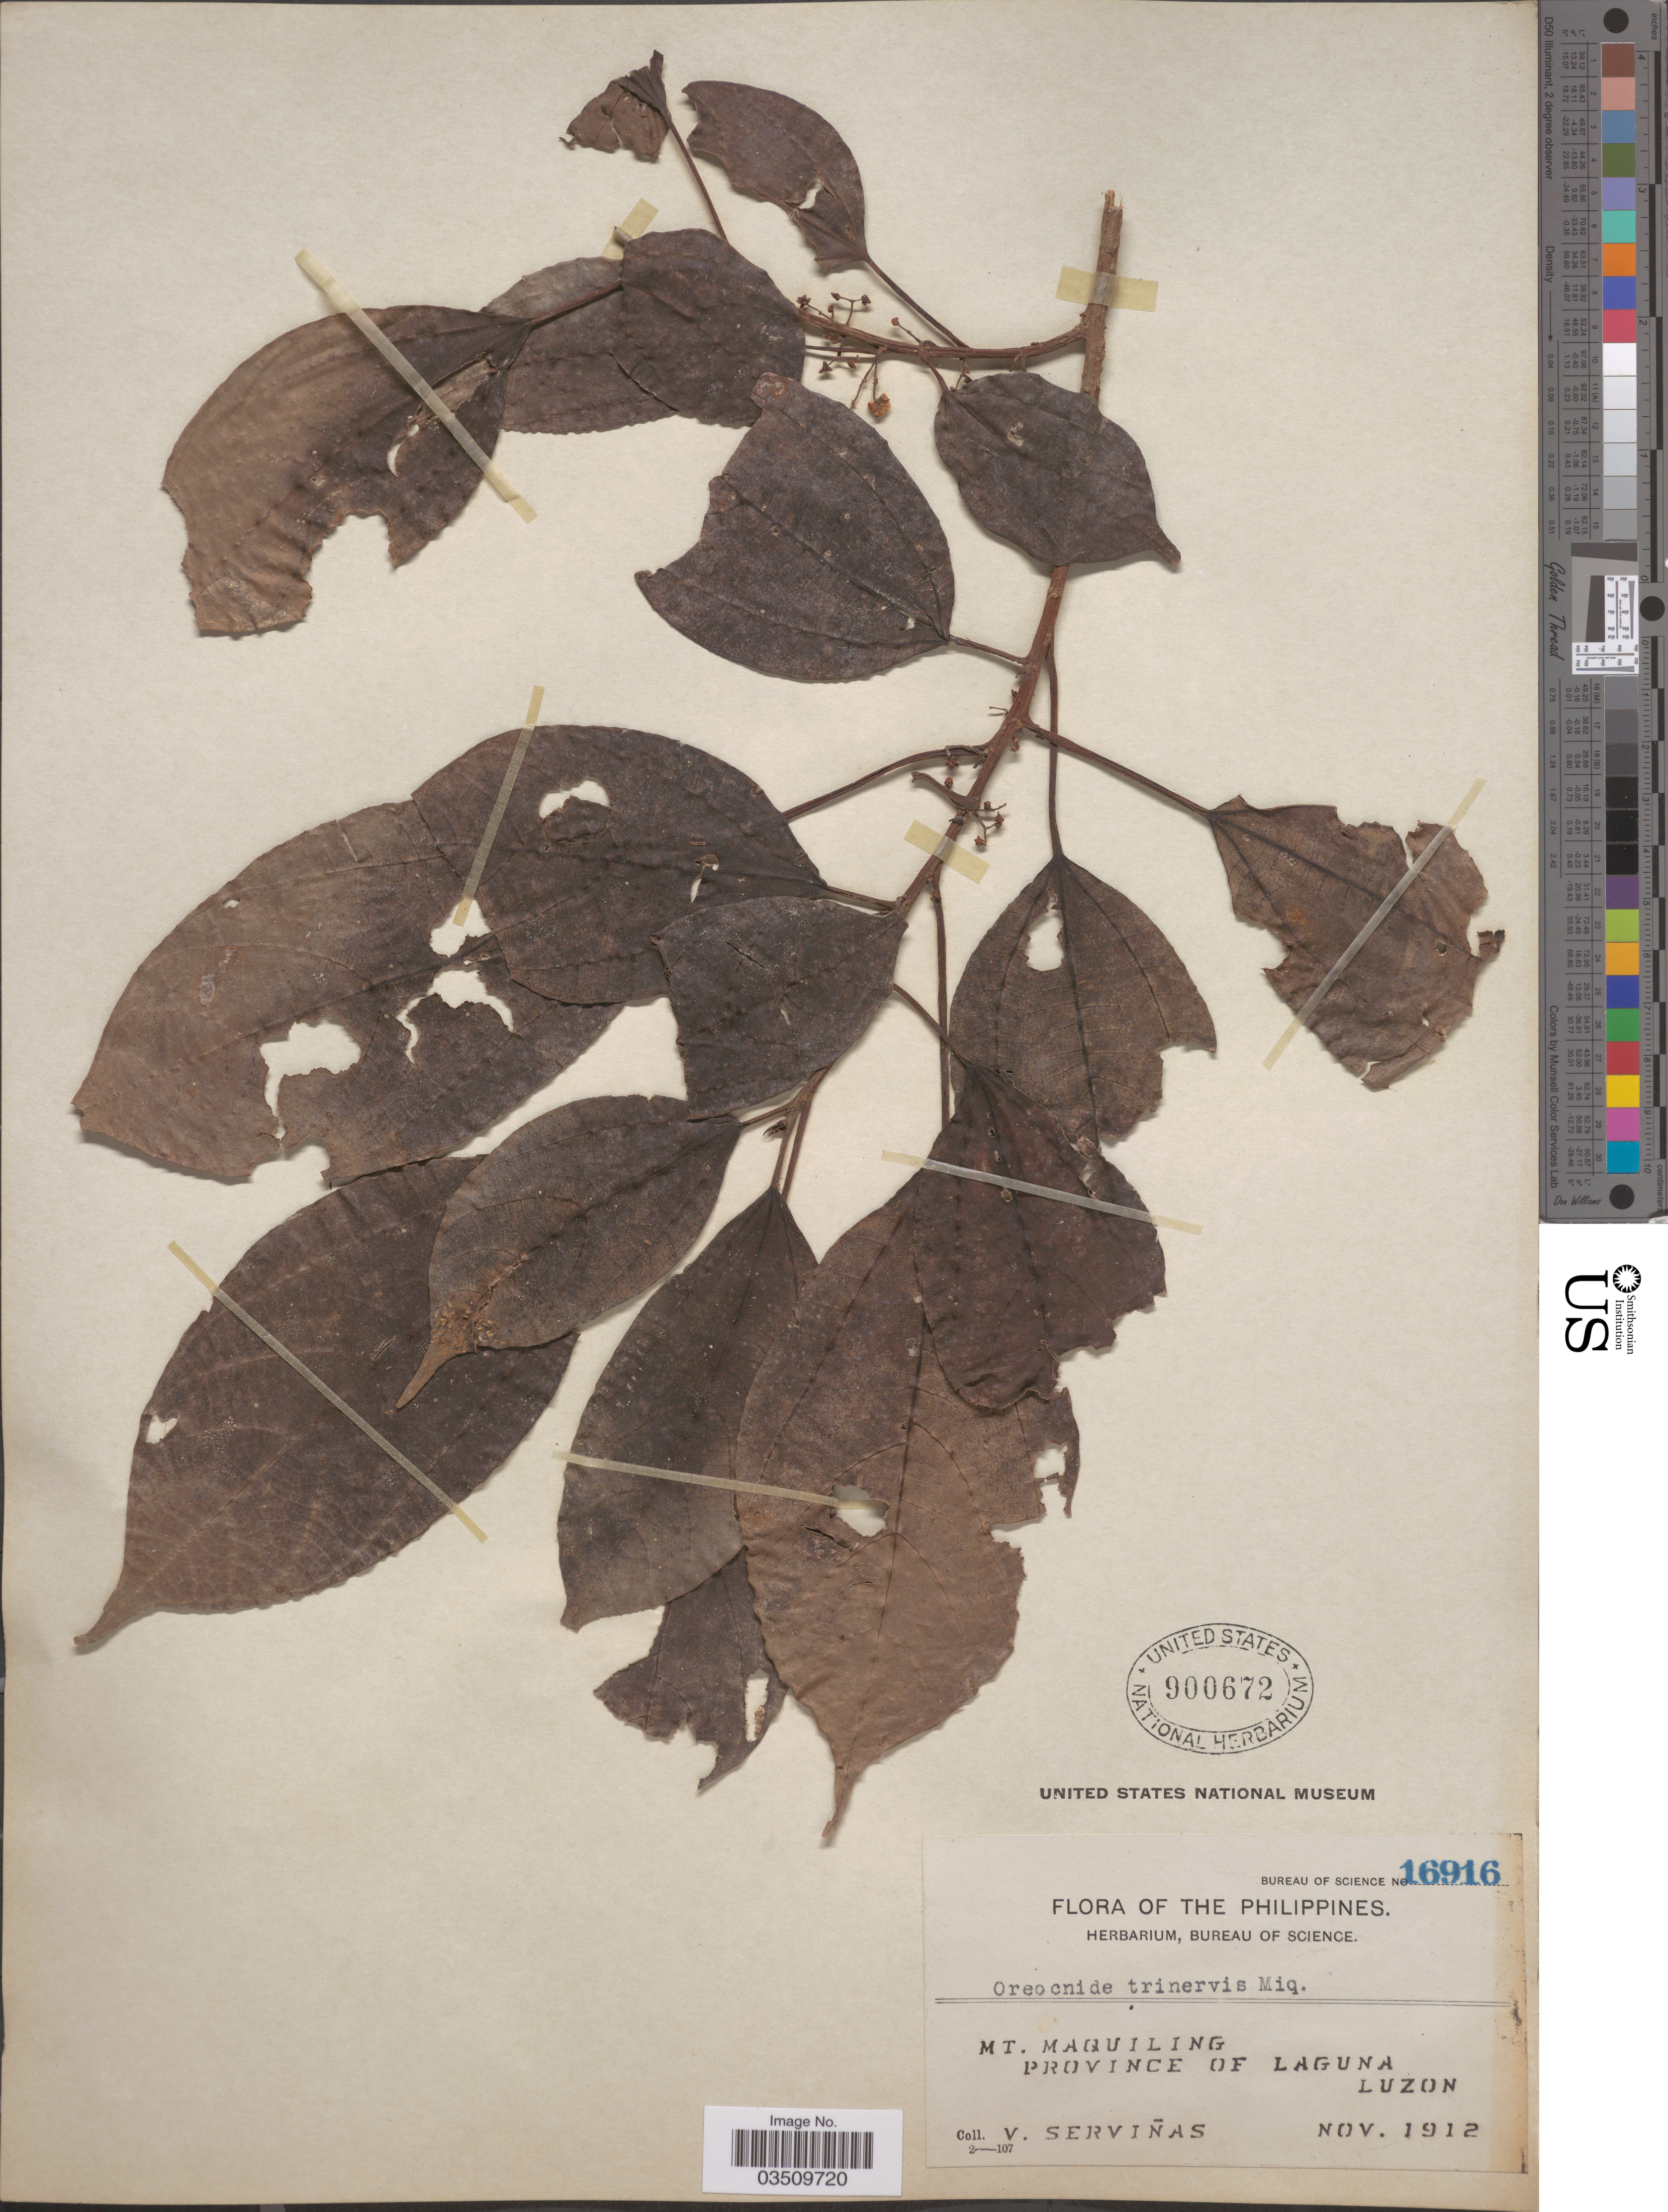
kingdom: Plantae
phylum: Tracheophyta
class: Magnoliopsida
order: Rosales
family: Urticaceae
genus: Oreocnide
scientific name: Oreocnide trinervis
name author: (Wedd.) Miq.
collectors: V. Servinas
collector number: Bureau of Science 16916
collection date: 1912-11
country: Philippines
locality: Mt. Maquiling. Province of Laguna. Luzon.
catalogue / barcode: US 900672